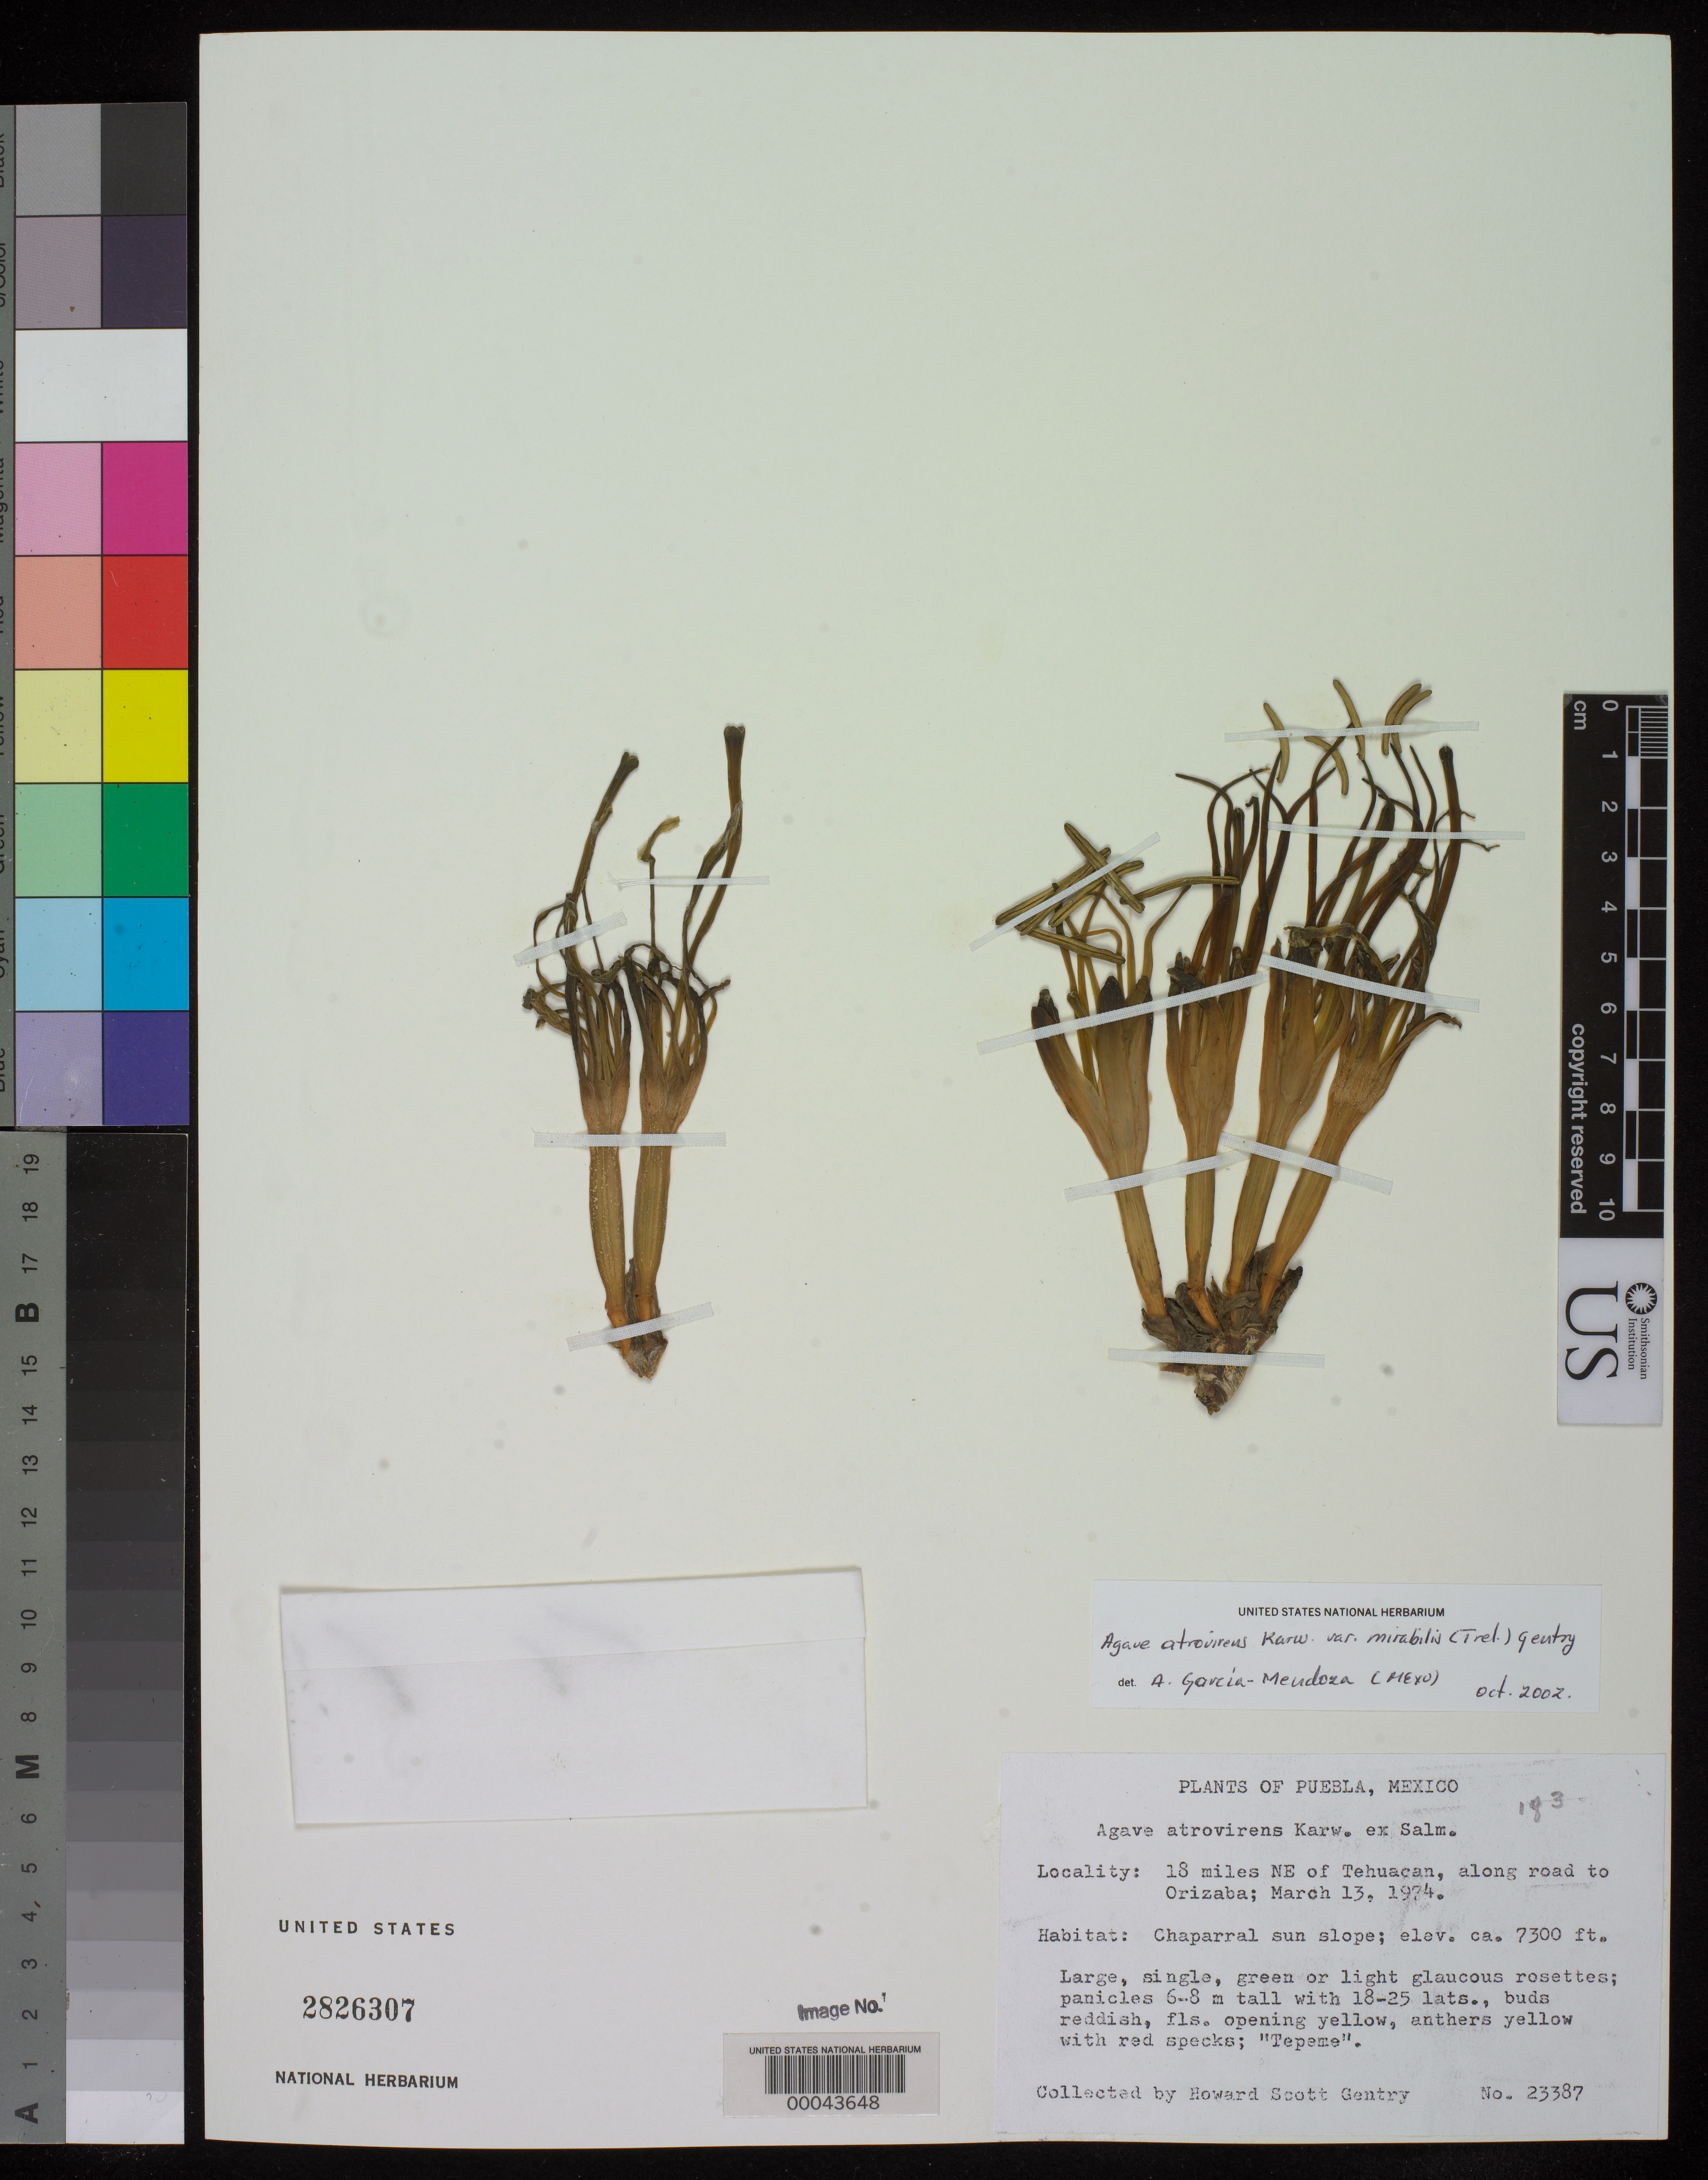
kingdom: Plantae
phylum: Tracheophyta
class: Liliopsida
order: Asparagales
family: Asparagaceae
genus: Agave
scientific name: Agave atrovirens var. mirabilis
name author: (Trel.) Gentry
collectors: H. S. Gentry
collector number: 23387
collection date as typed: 13 Mar 1974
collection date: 1974-03-13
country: Mexico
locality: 18 mi NE of Tehuacan, along road to Orizaba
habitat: Chaparral sun slope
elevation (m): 2225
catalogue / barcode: US 2826307